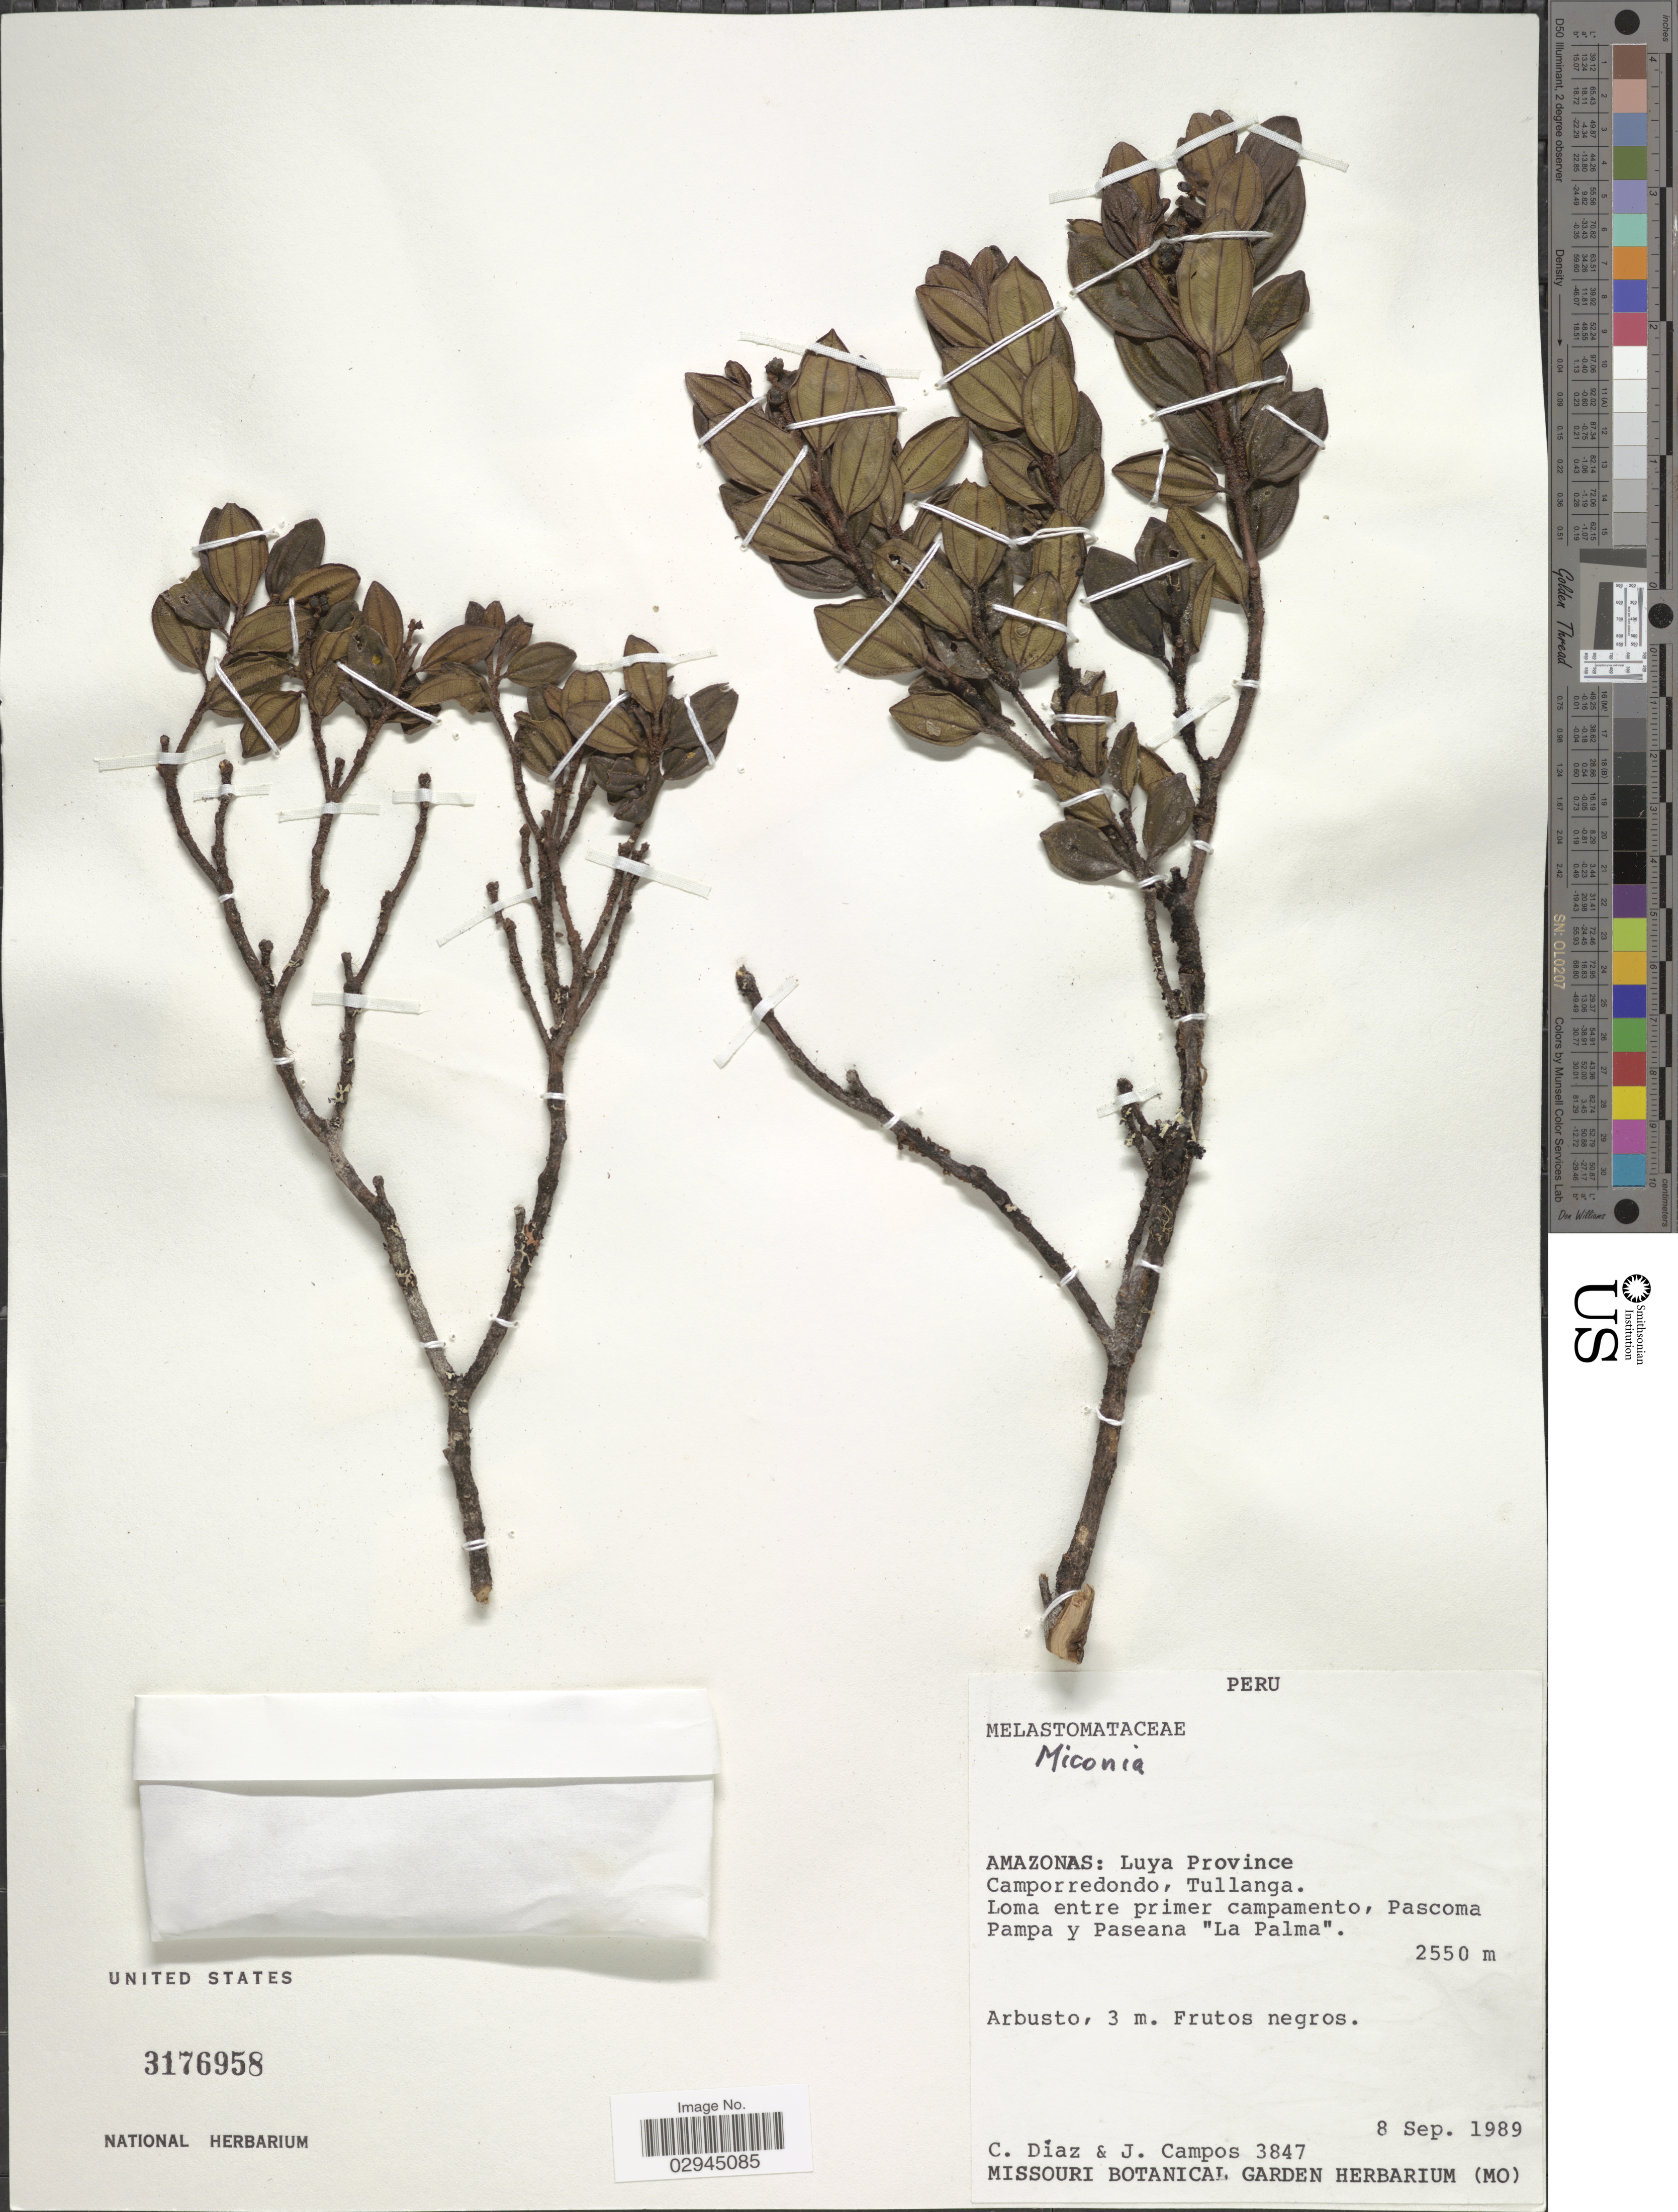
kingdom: Plantae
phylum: Tracheophyta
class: Magnoliopsida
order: Myrtales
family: Melastomataceae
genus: Miconia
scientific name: Miconia sp.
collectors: C. Díaz & J. Campos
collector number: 3847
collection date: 1989-09-08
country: Peru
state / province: Amazonas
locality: Luya Province. Camporredondo, Tullanga. Loma entre pimer campamento, Pascoma Pampa y Paseana "La Palma".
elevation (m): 2550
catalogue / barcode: US 3176958